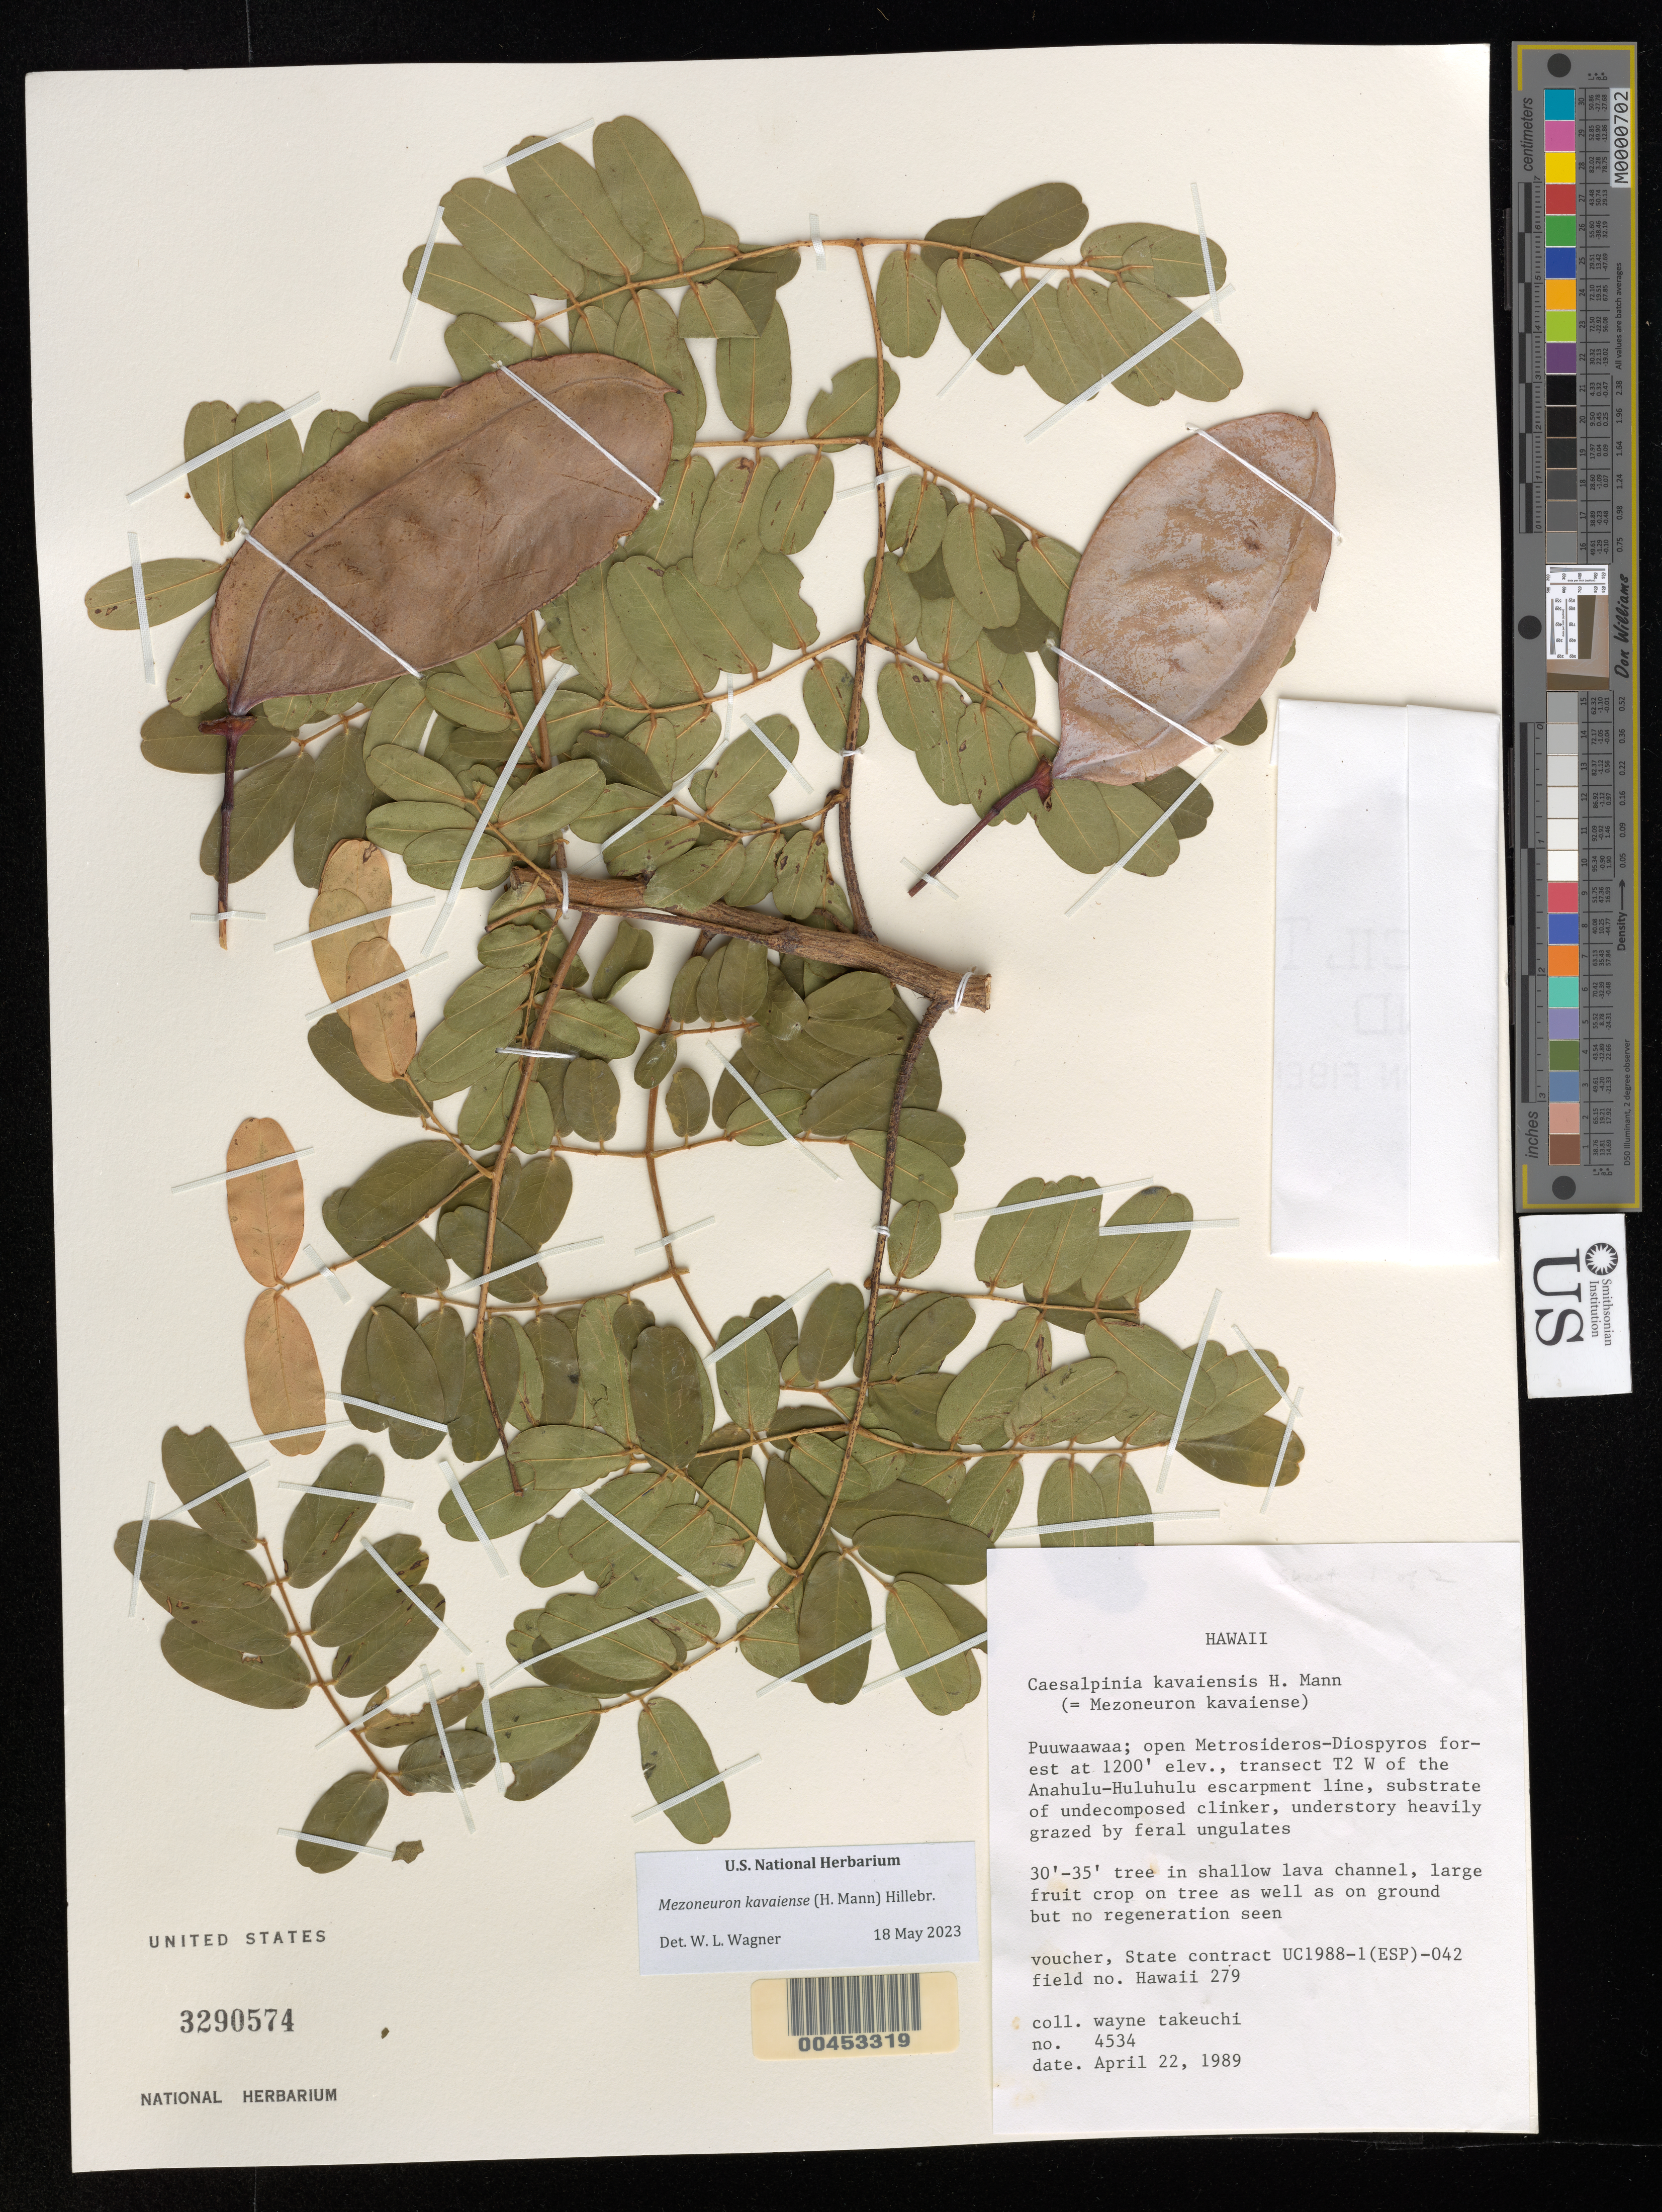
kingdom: Plantae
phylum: Tracheophyta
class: Magnoliopsida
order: Fabales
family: Fabaceae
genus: Mezoneuron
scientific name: Mezoneuron kavaiense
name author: (H. Mann) Hillebr.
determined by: Wagner, W. L., (BOT), Smithsonian Institution - National Museum of Natural History (UNITED STATES)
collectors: W. N. Takeuchi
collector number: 4534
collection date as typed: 22 Apr 1989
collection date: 1989-04-22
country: United States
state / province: Hawaii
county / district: Hawaii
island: Hawaii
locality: Puuwaawaa; transect T2 W of the Anahulu - Huluhulu escarpment line.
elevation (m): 366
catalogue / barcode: US 3290574